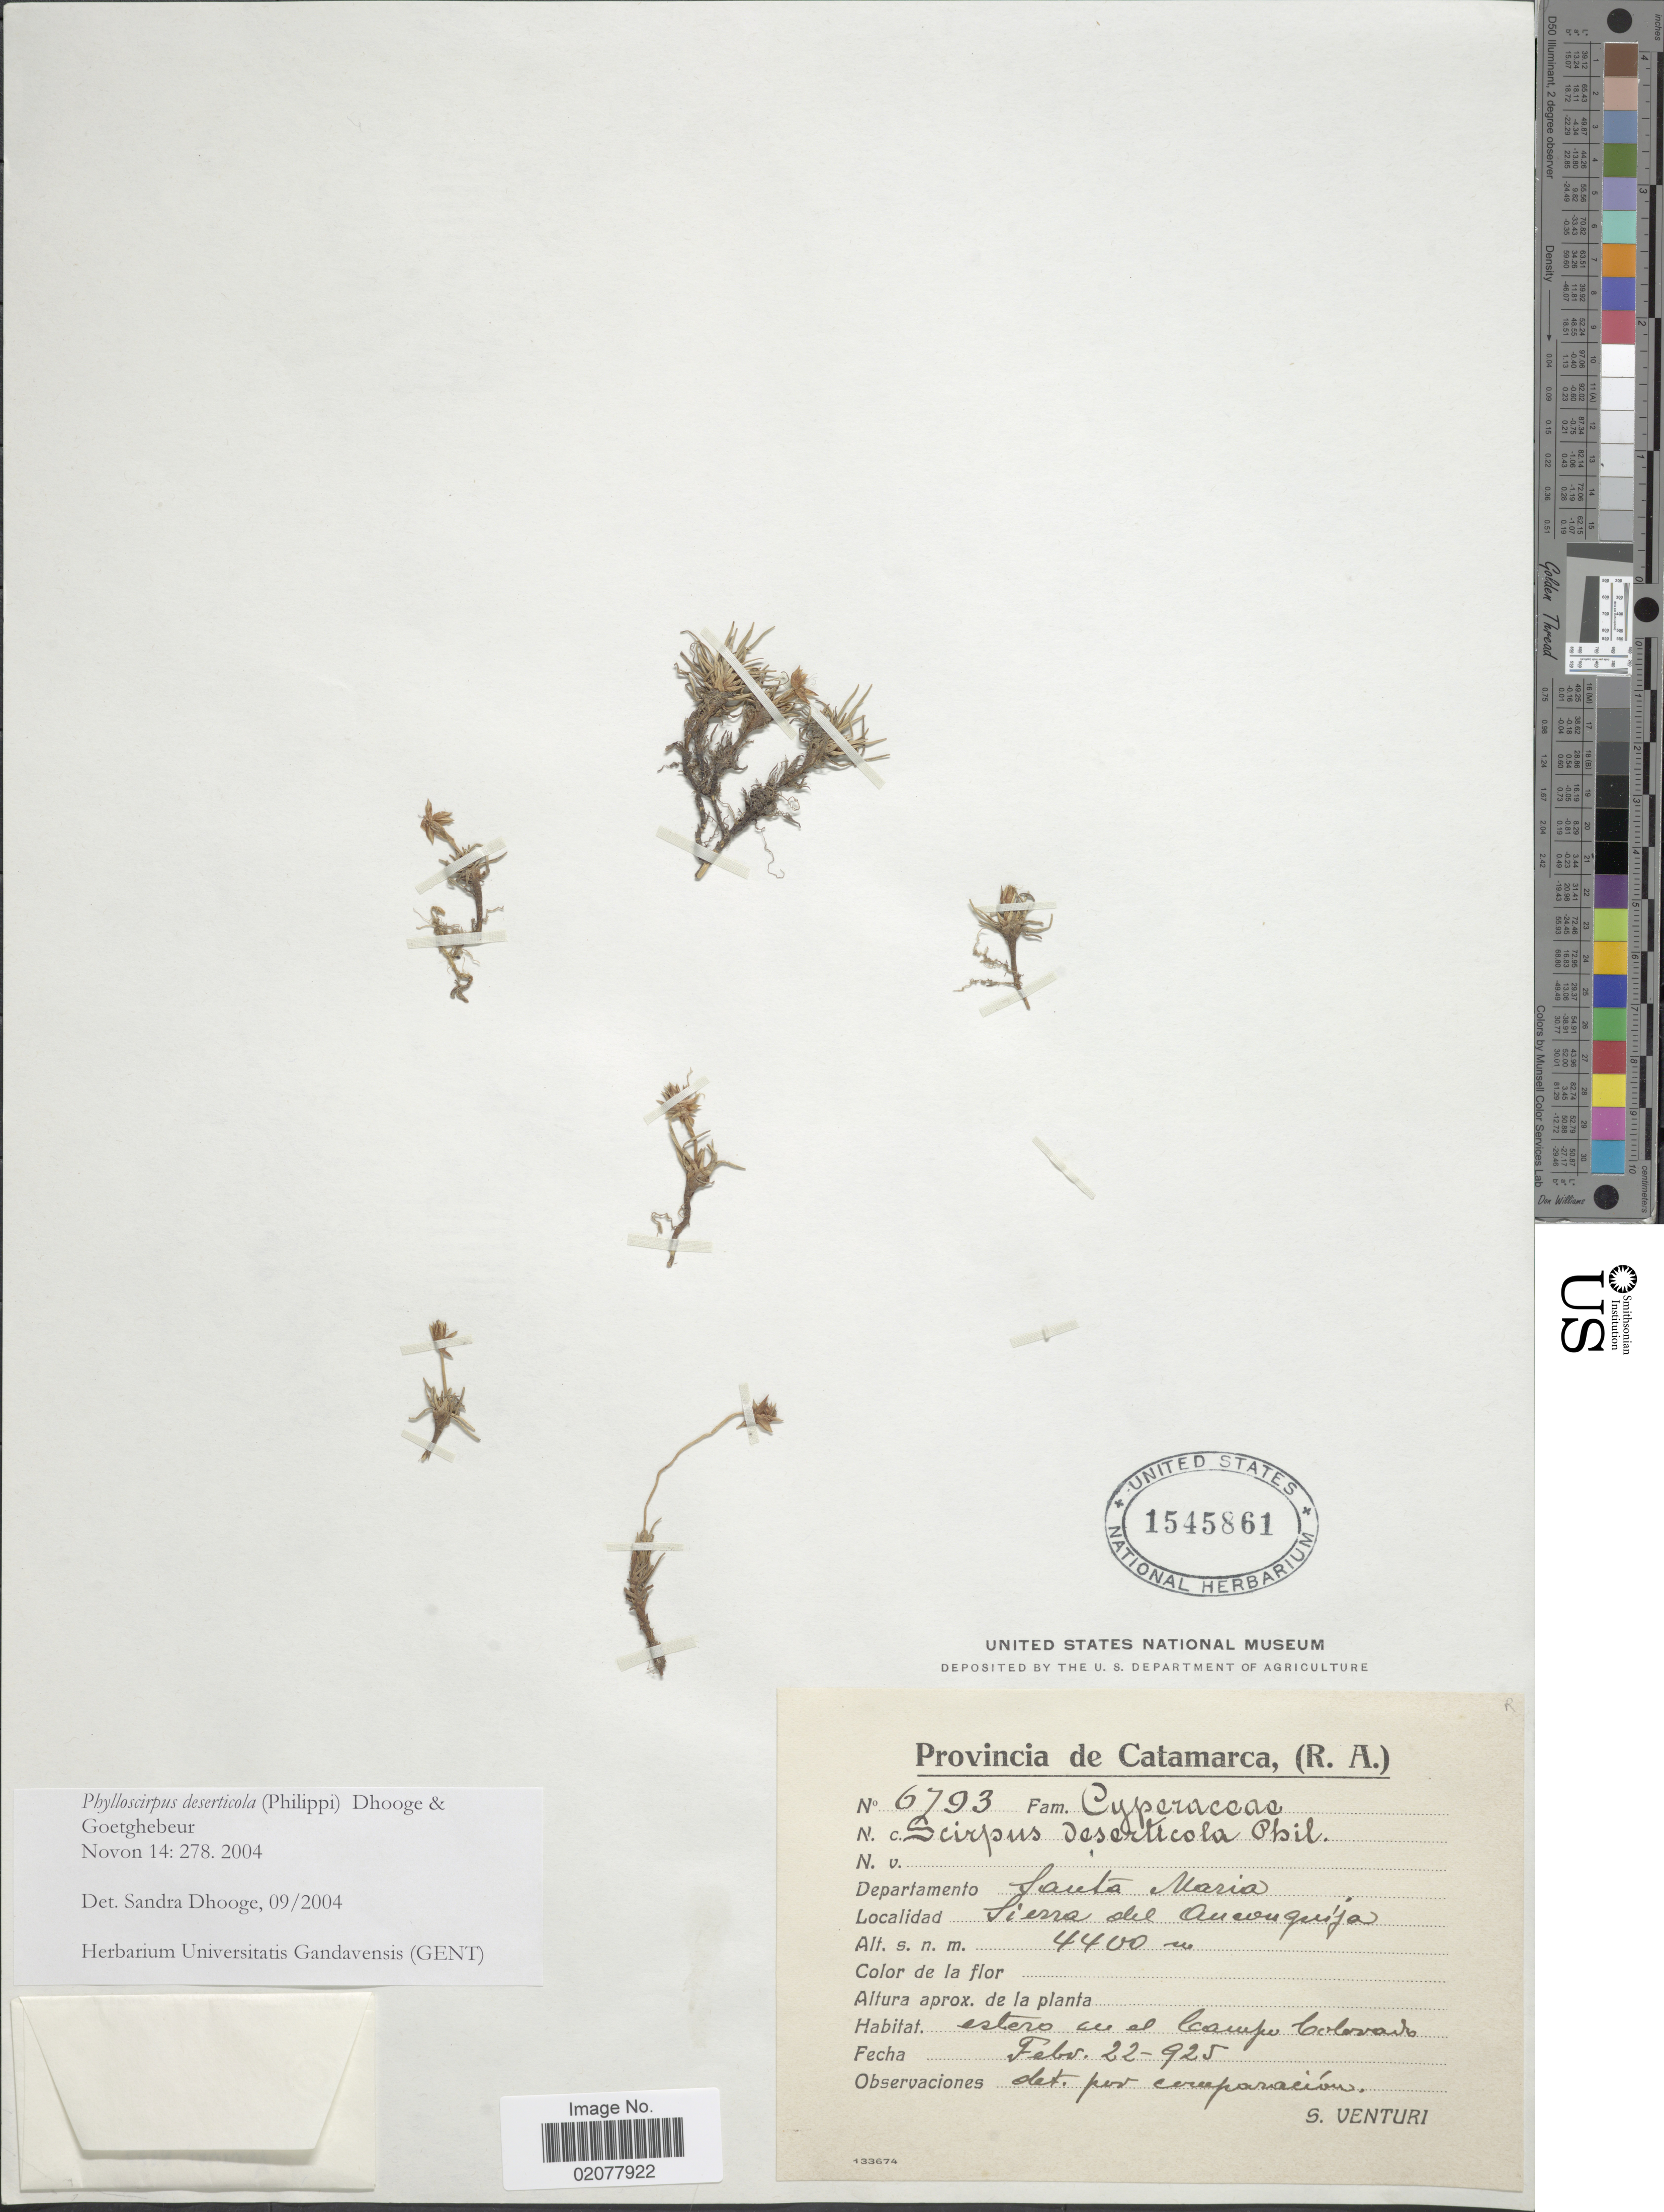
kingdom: Plantae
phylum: Tracheophyta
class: Liliopsida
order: Poales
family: Cyperaceae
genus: Phylloscirpus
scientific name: Phylloscirpus deserticola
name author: (Phil.) Dhooge & Goetgh.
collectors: S. Venturi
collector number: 6793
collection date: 1925-02-22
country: Argentina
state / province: Catamarca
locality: Provincia de Catamarca, (R.A.). Departamento Santa Maria. Sierra del Aconquija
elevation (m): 4400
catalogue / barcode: US 1545861